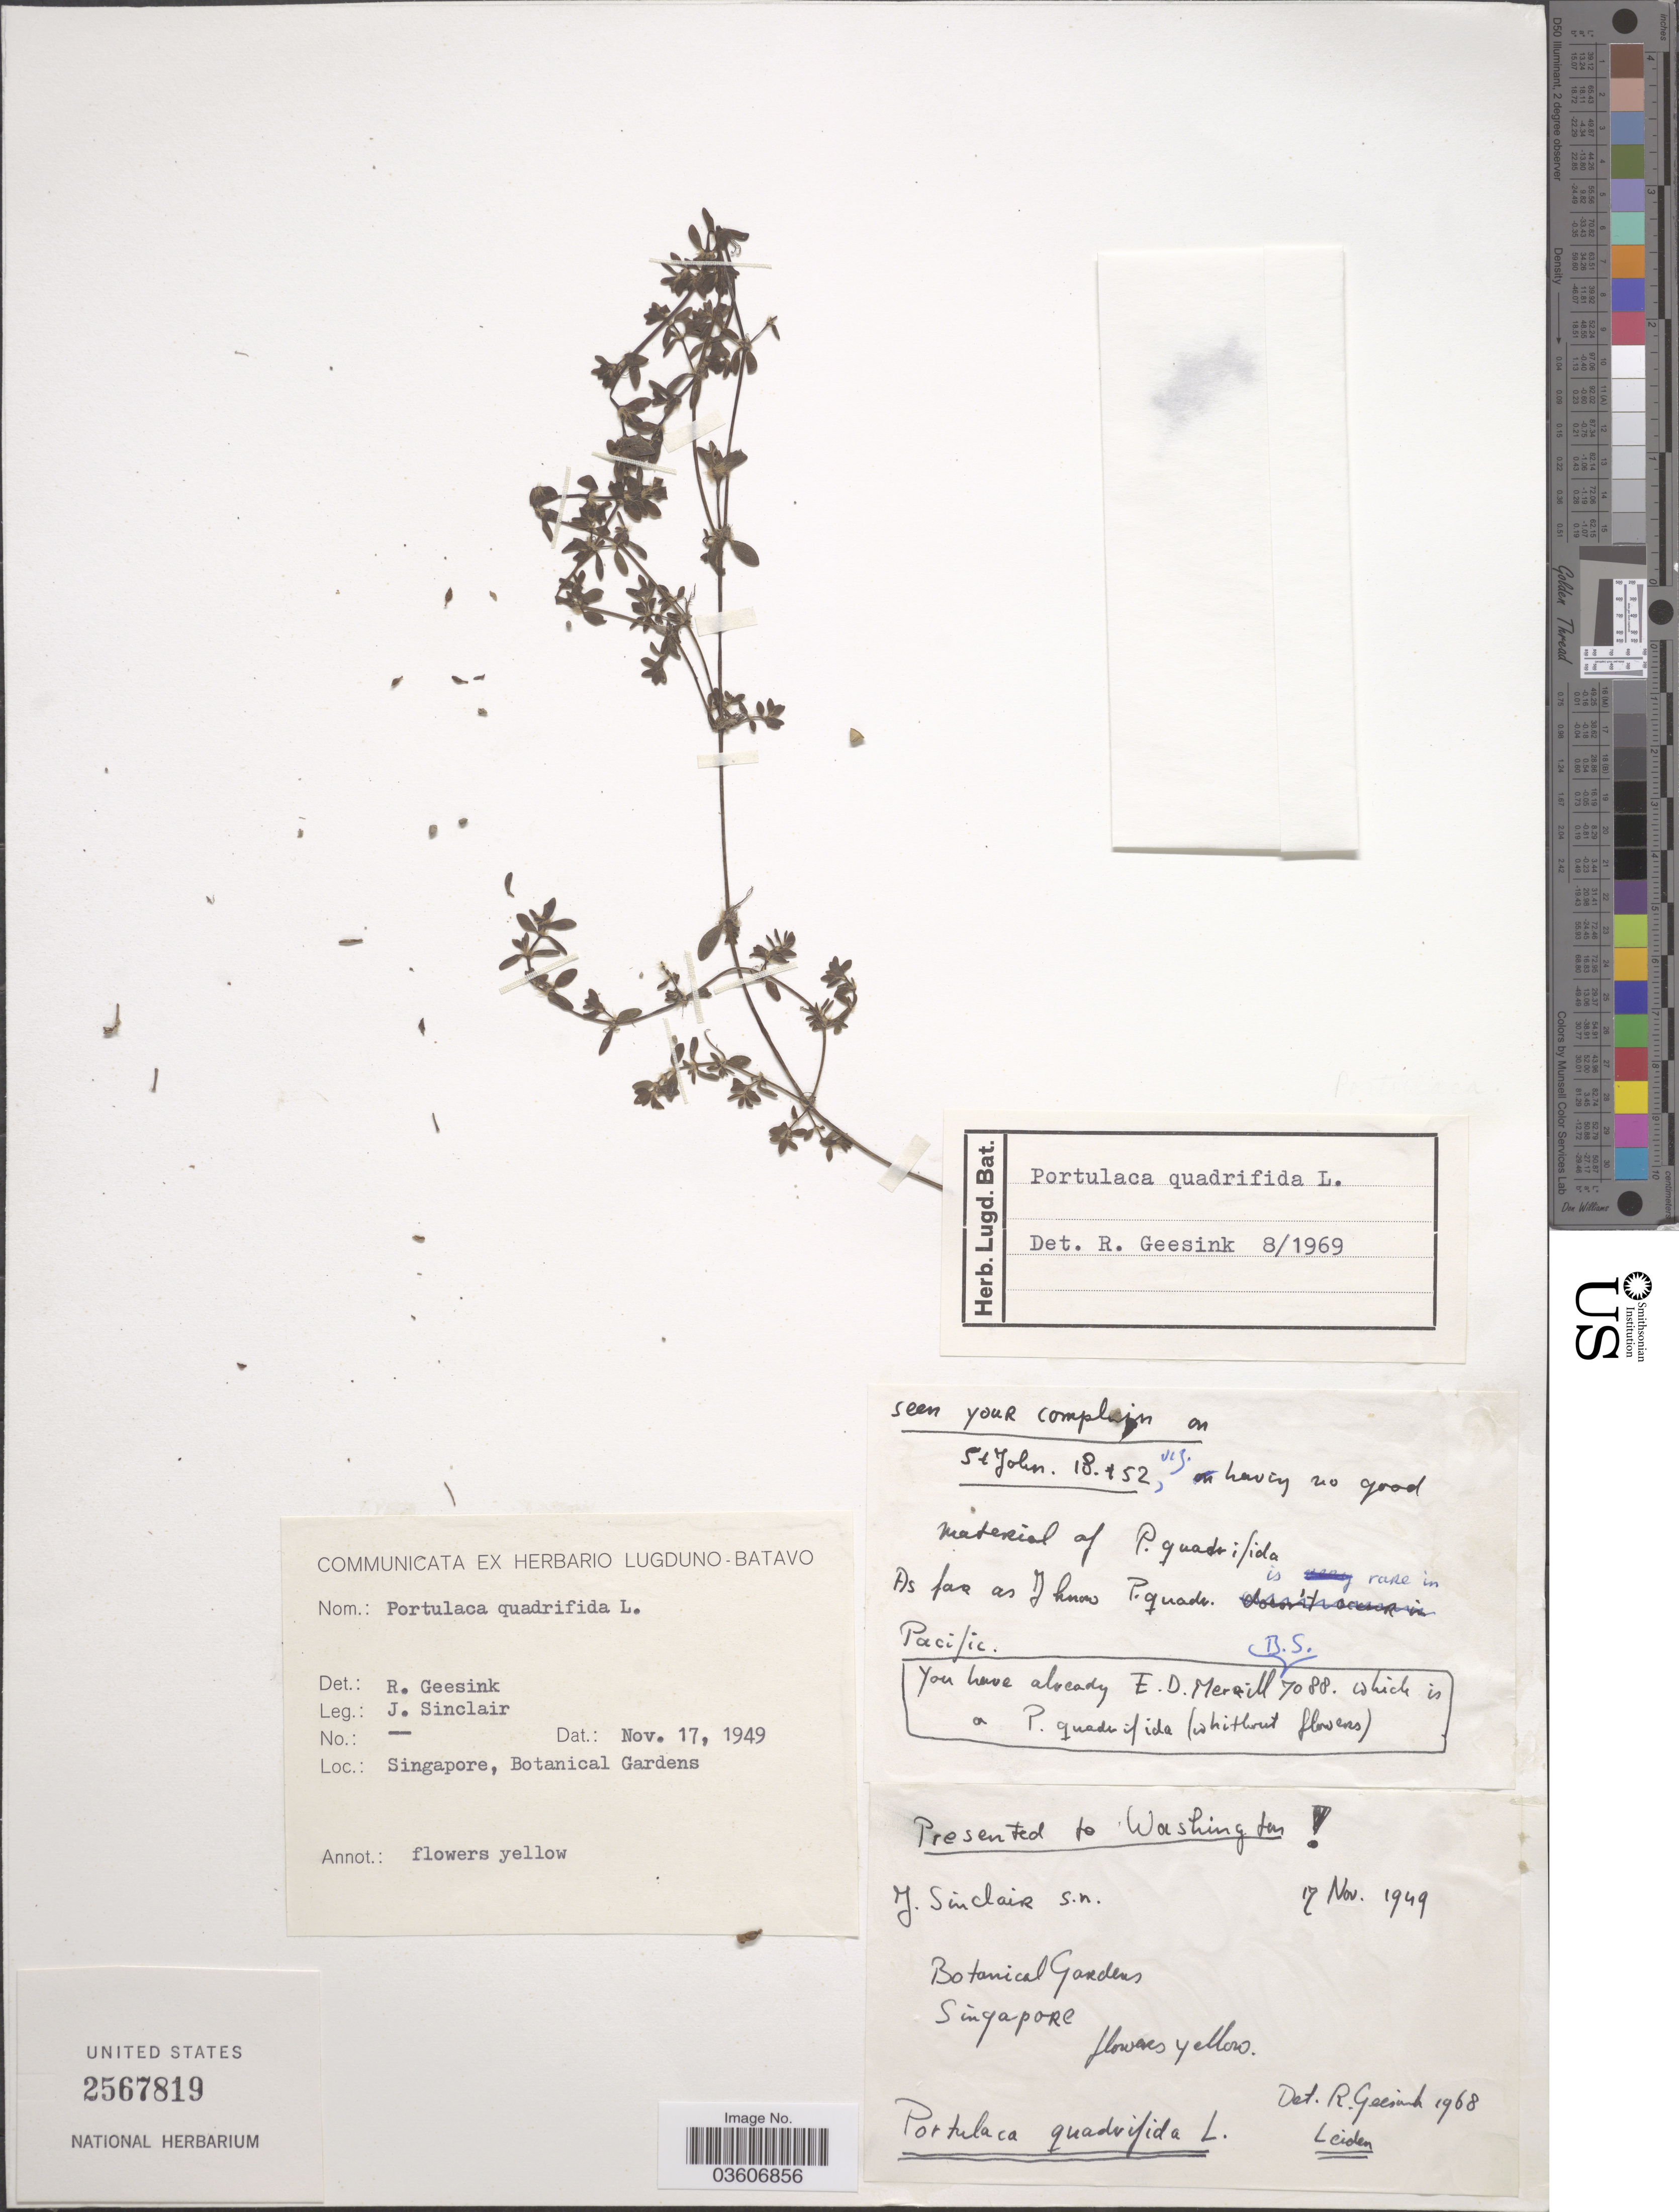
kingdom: Plantae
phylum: Tracheophyta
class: Magnoliopsida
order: Caryophyllales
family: Portulacaceae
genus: Portulaca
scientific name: Portulaca quadrifida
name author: L.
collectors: J. Sinclair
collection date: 1949-11-17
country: Singapore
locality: Botanical Gardens.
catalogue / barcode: US 2567819